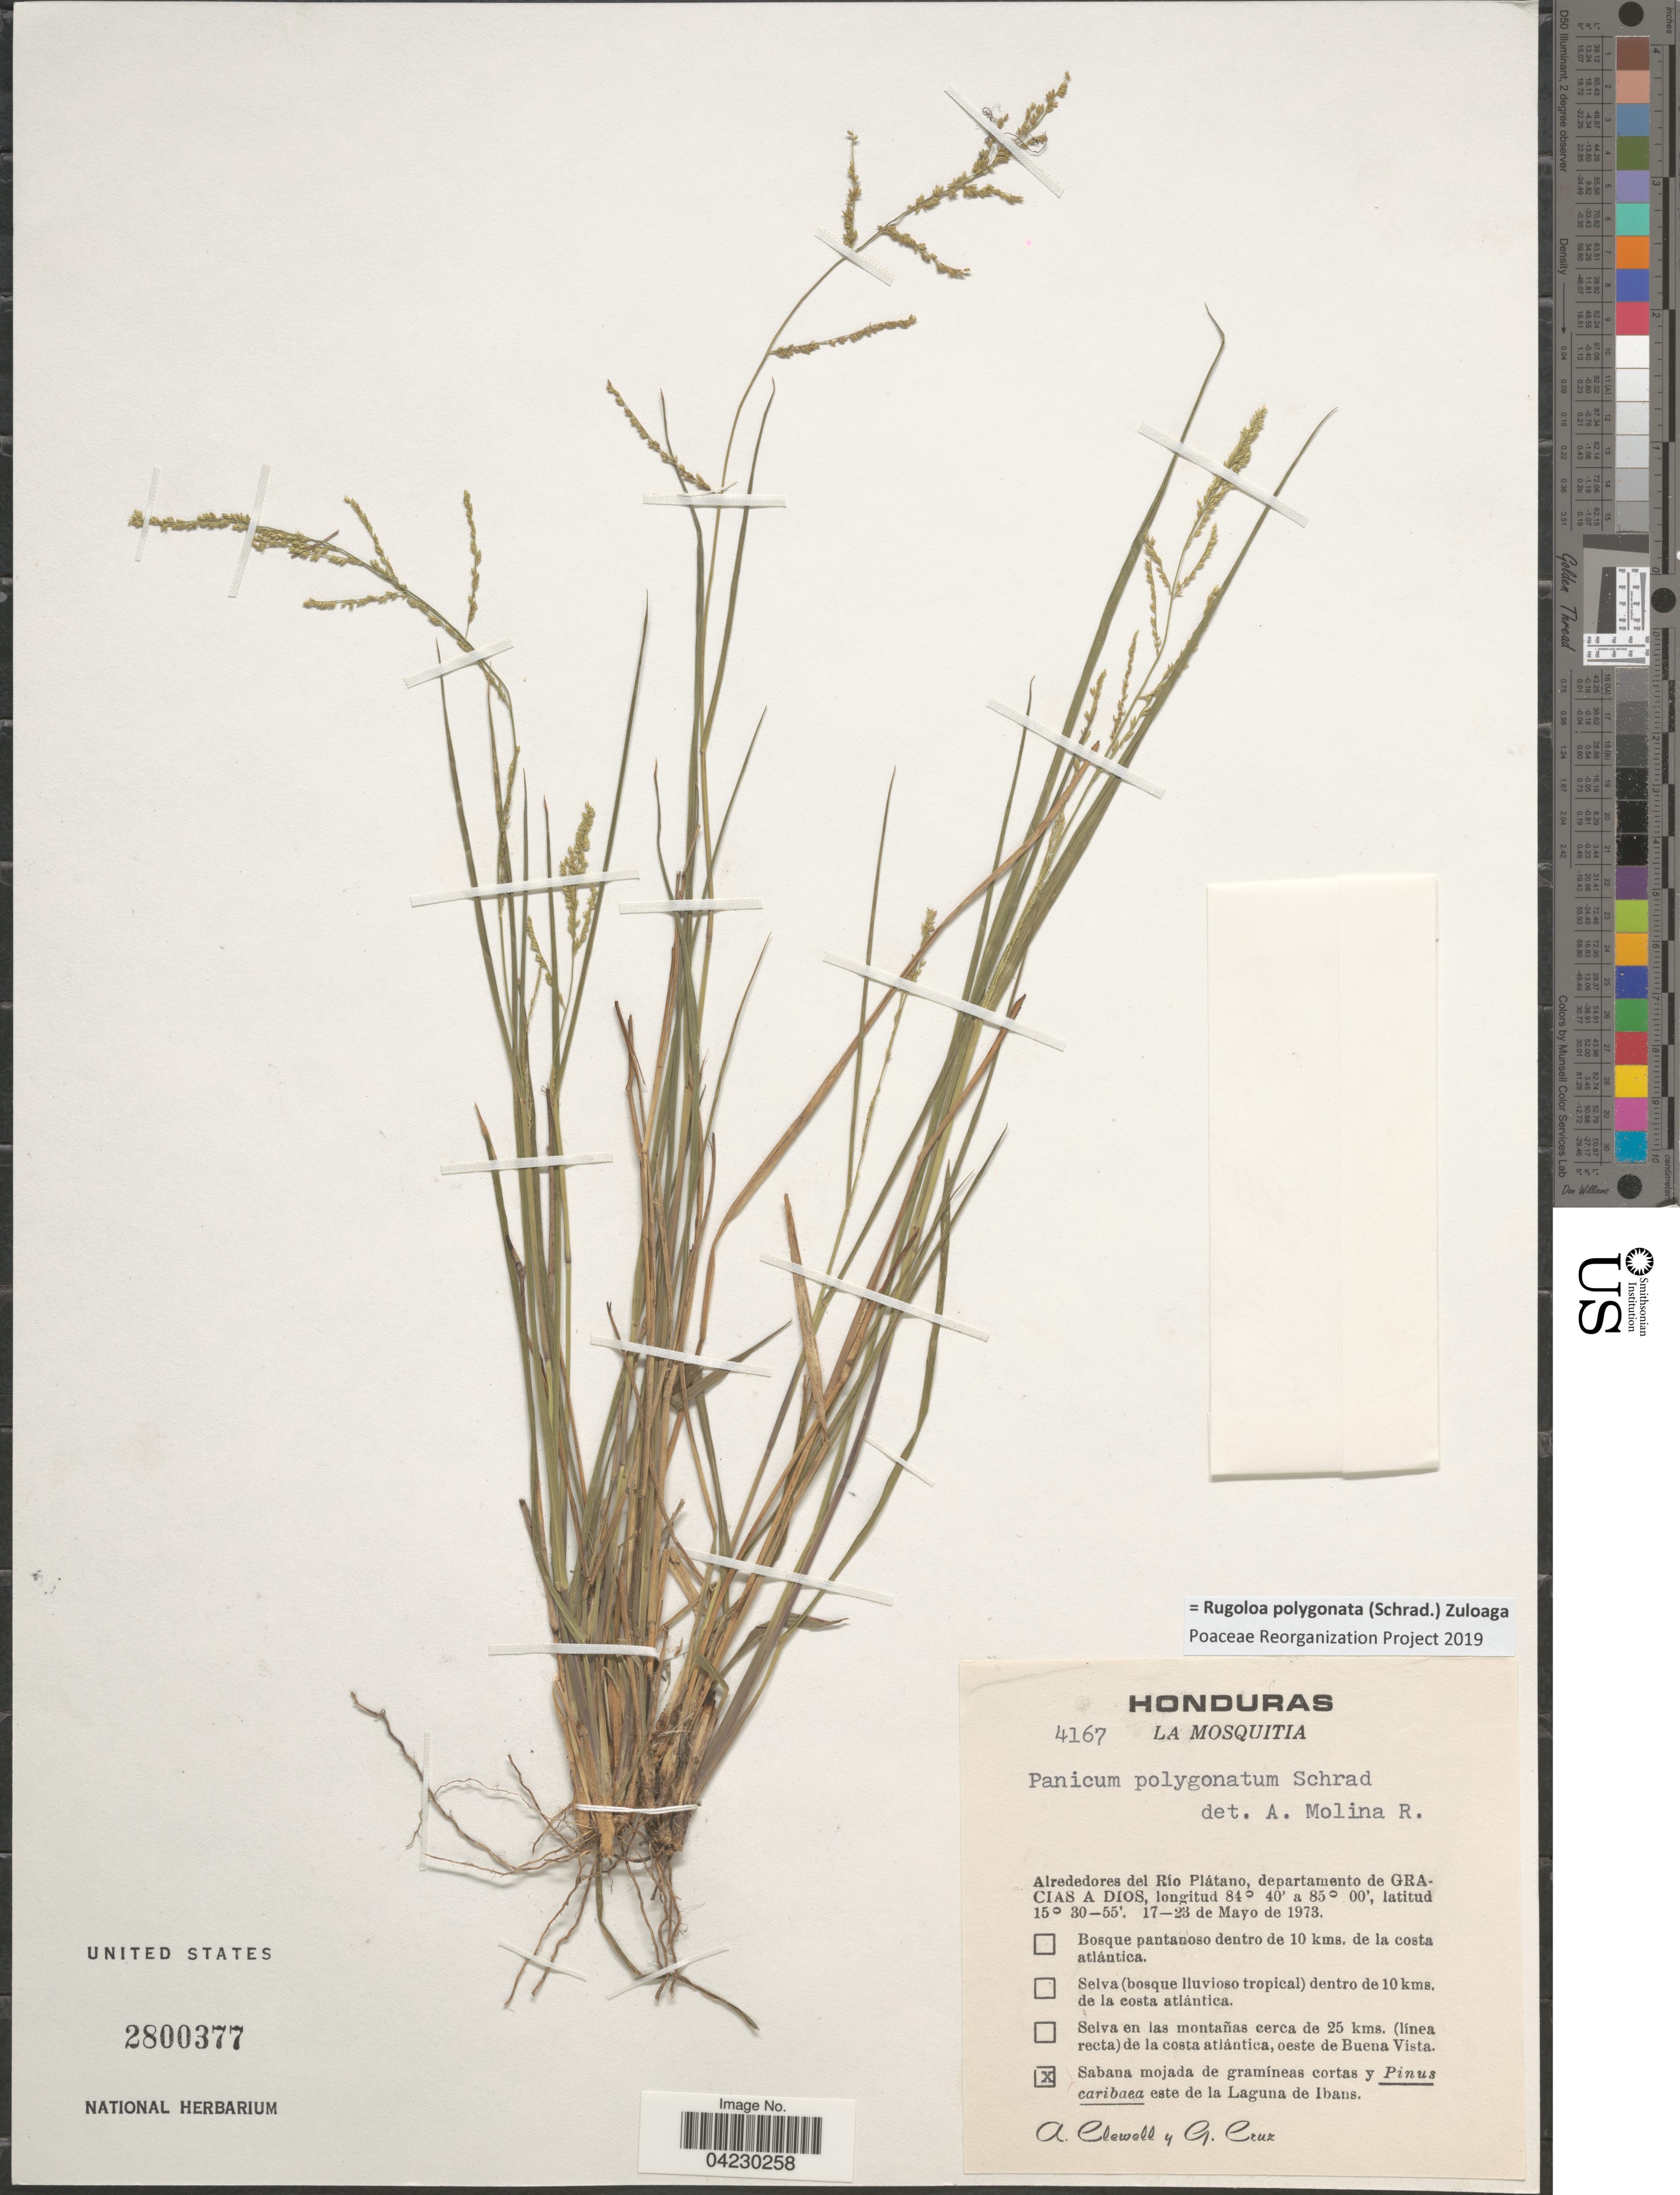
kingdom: Plantae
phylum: Tracheophyta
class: Liliopsida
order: Poales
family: Poaceae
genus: Rugoloa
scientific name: Rugoloa polygonata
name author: (Schrad.) Zuloaga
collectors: A. Clewell & G. Cruz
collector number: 4167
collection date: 1973-05-17/1973-05-23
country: Honduras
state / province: Gracias de Dios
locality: La Mosquitia. Alrededores del Río Plátano, departamento de Gracias a Dios. Sabana mojada de gramíneas cortas y Pinus caribaea este de la Laguna de Ibans.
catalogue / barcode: US 2800377